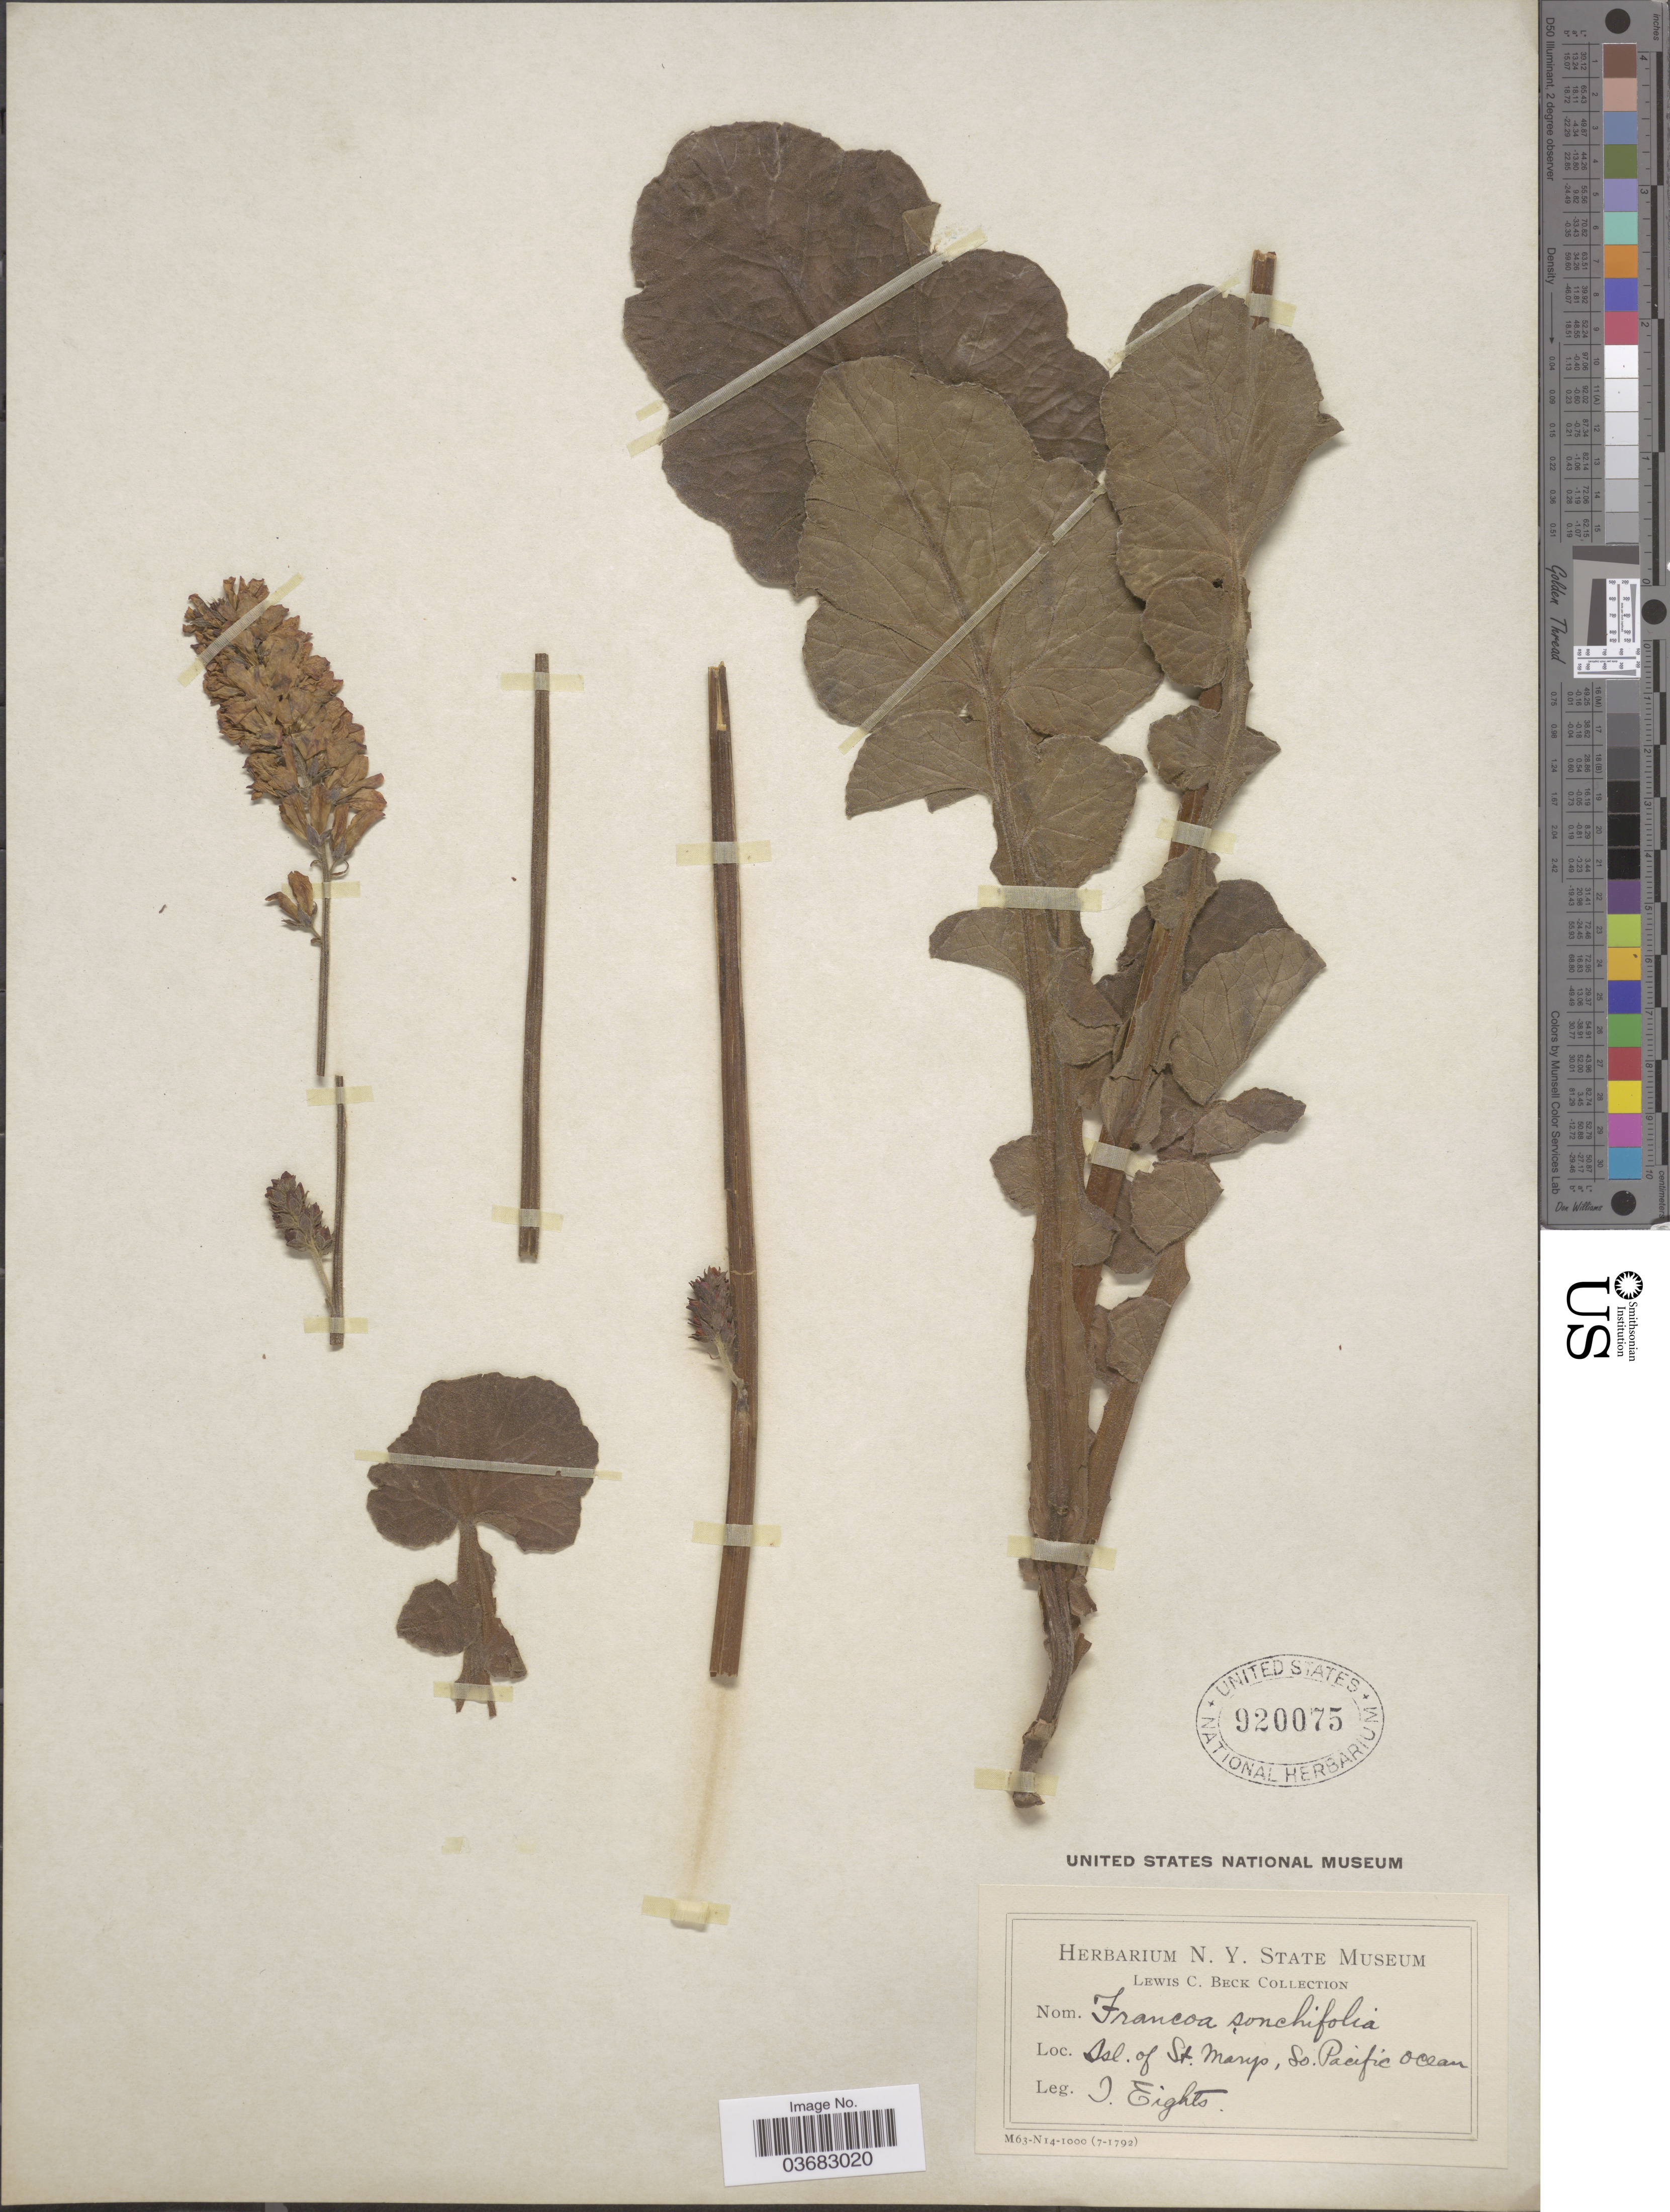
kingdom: Plantae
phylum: Tracheophyta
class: Magnoliopsida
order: Geraniales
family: Francoaceae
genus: Francoa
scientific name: Francoa sonchifolia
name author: Cav.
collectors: J. Eights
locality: Isl. of St. Marys, So. Pacific Ocean.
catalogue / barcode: US 920075